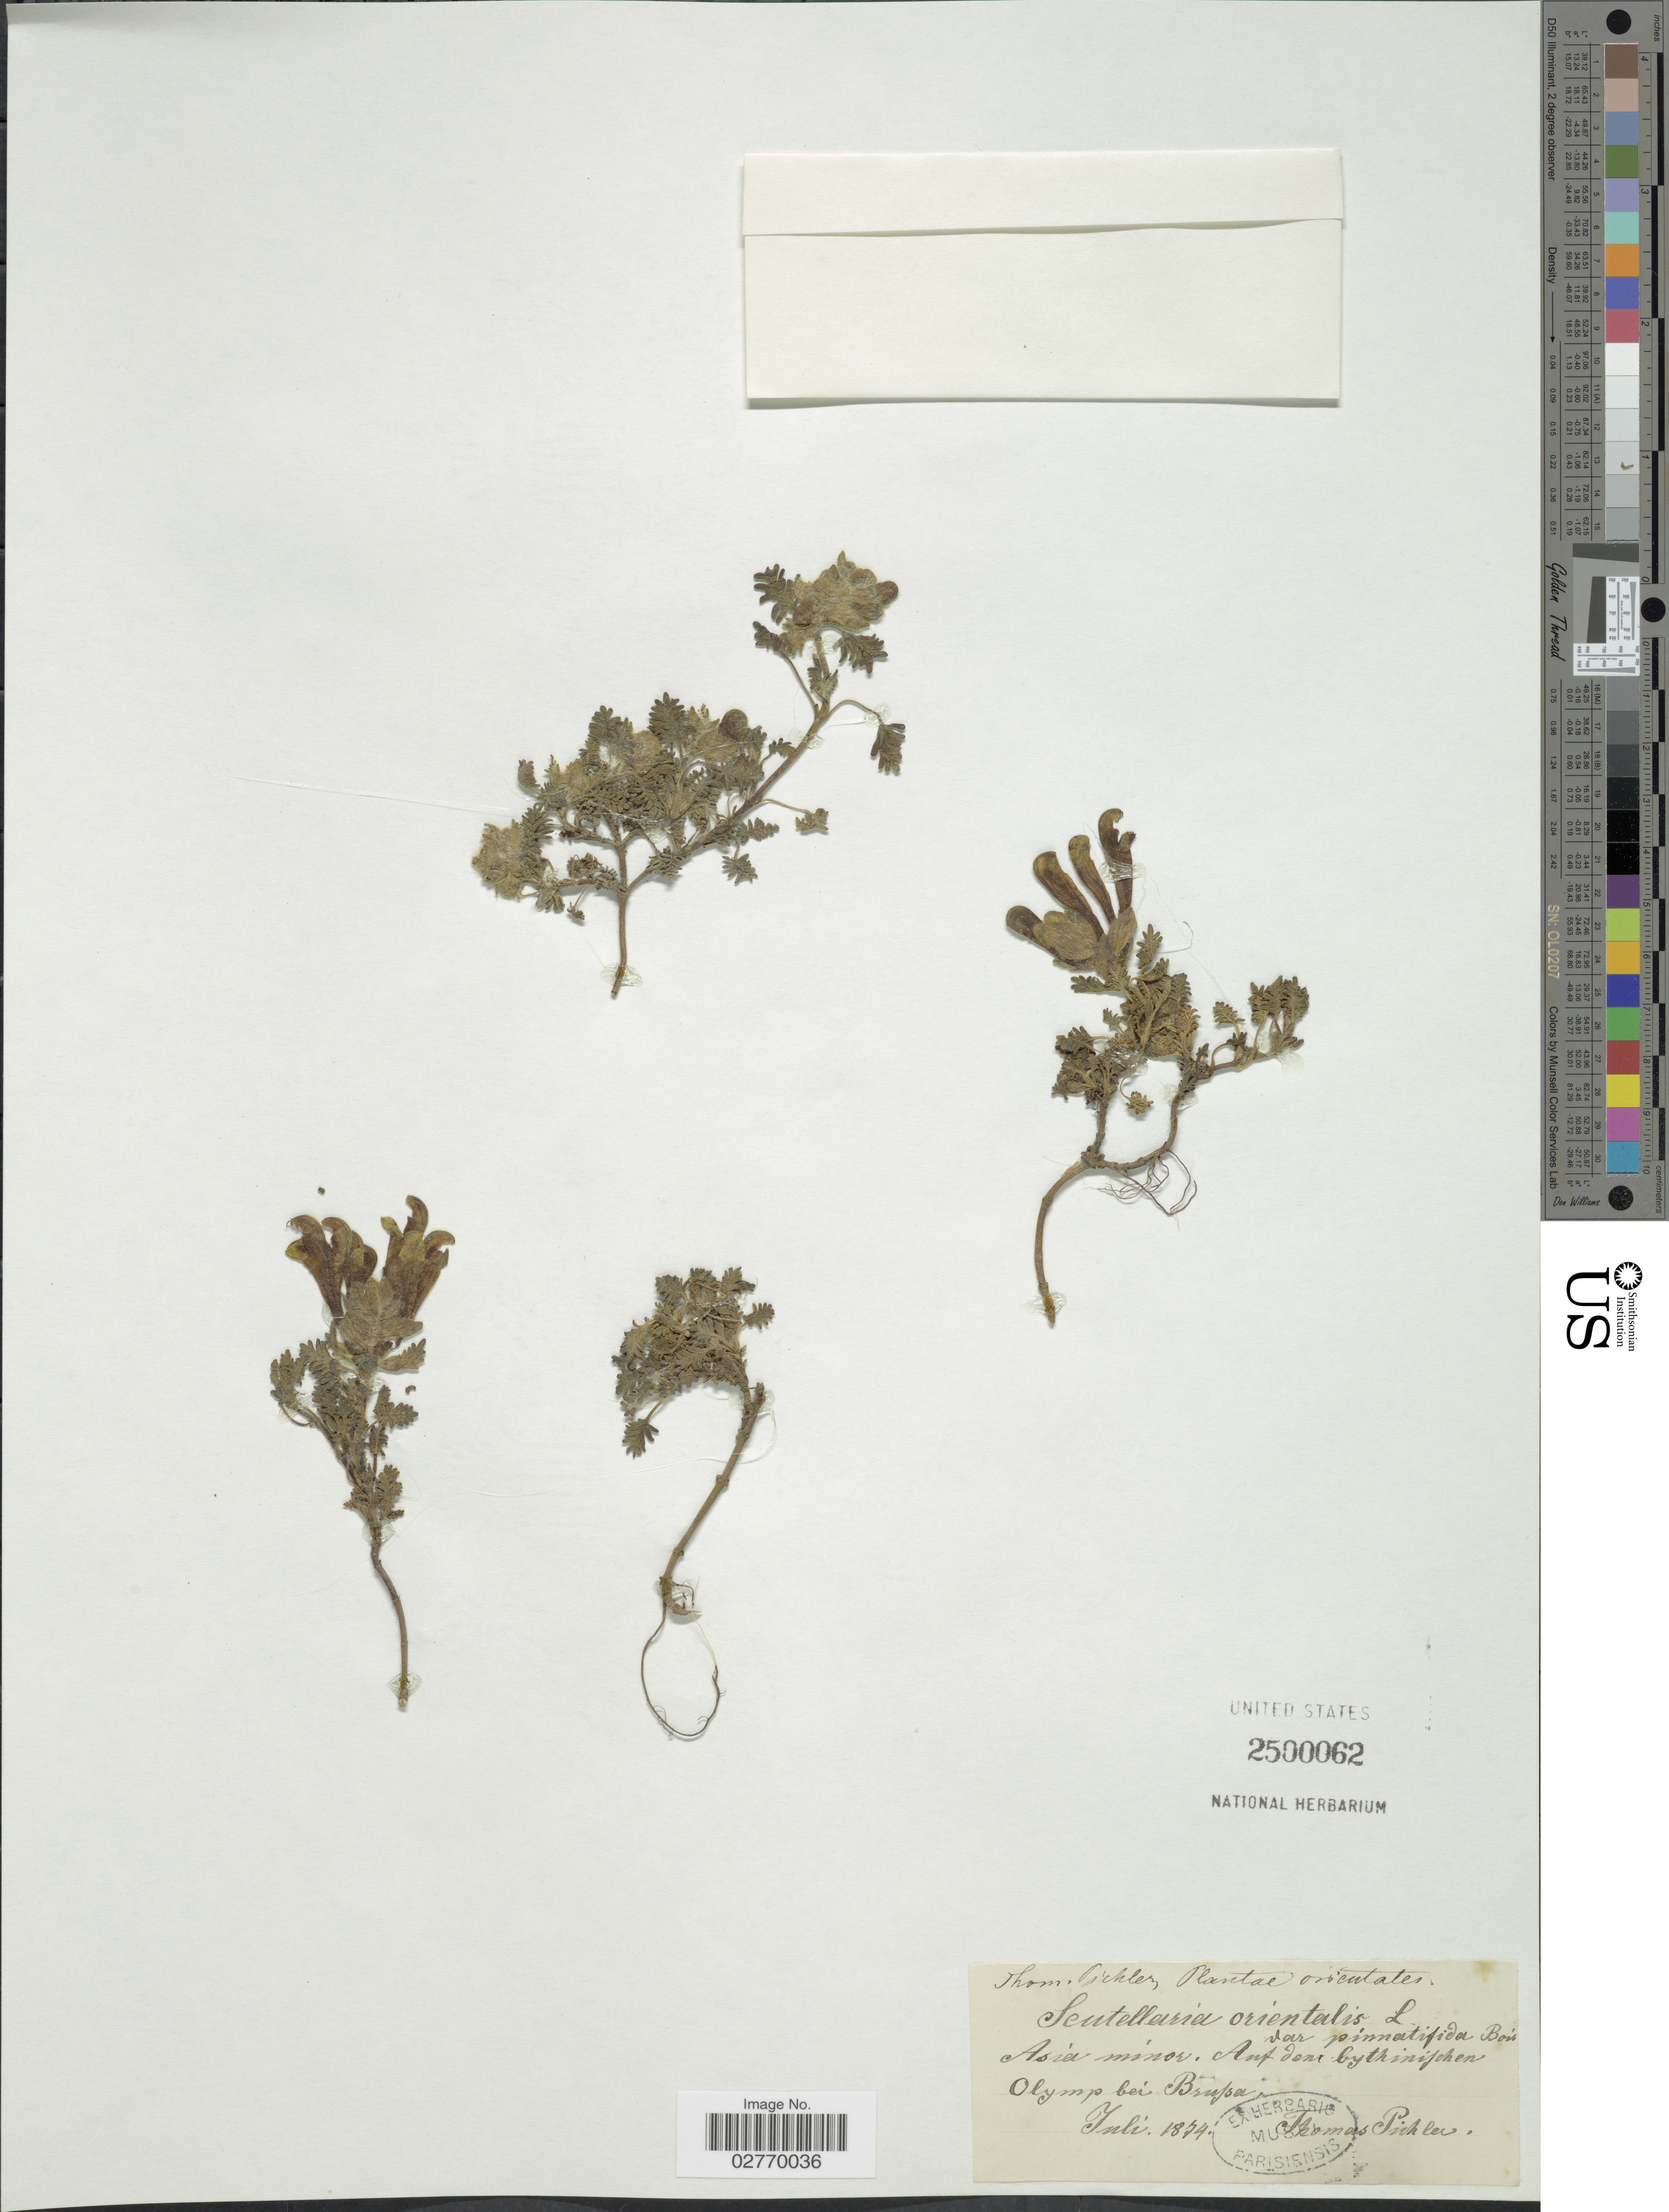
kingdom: Plantae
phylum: Tracheophyta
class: Magnoliopsida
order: Lamiales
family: Lamiaceae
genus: Scutellaria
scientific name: Scutellaria orientalis var. pinnatifida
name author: Rchb.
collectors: T. Pichler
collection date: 1874-07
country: Turkey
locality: Oriculates. Asia minor. Auf dem bythinischen [interpreted] Olymp bei Brussa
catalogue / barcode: US 2500062